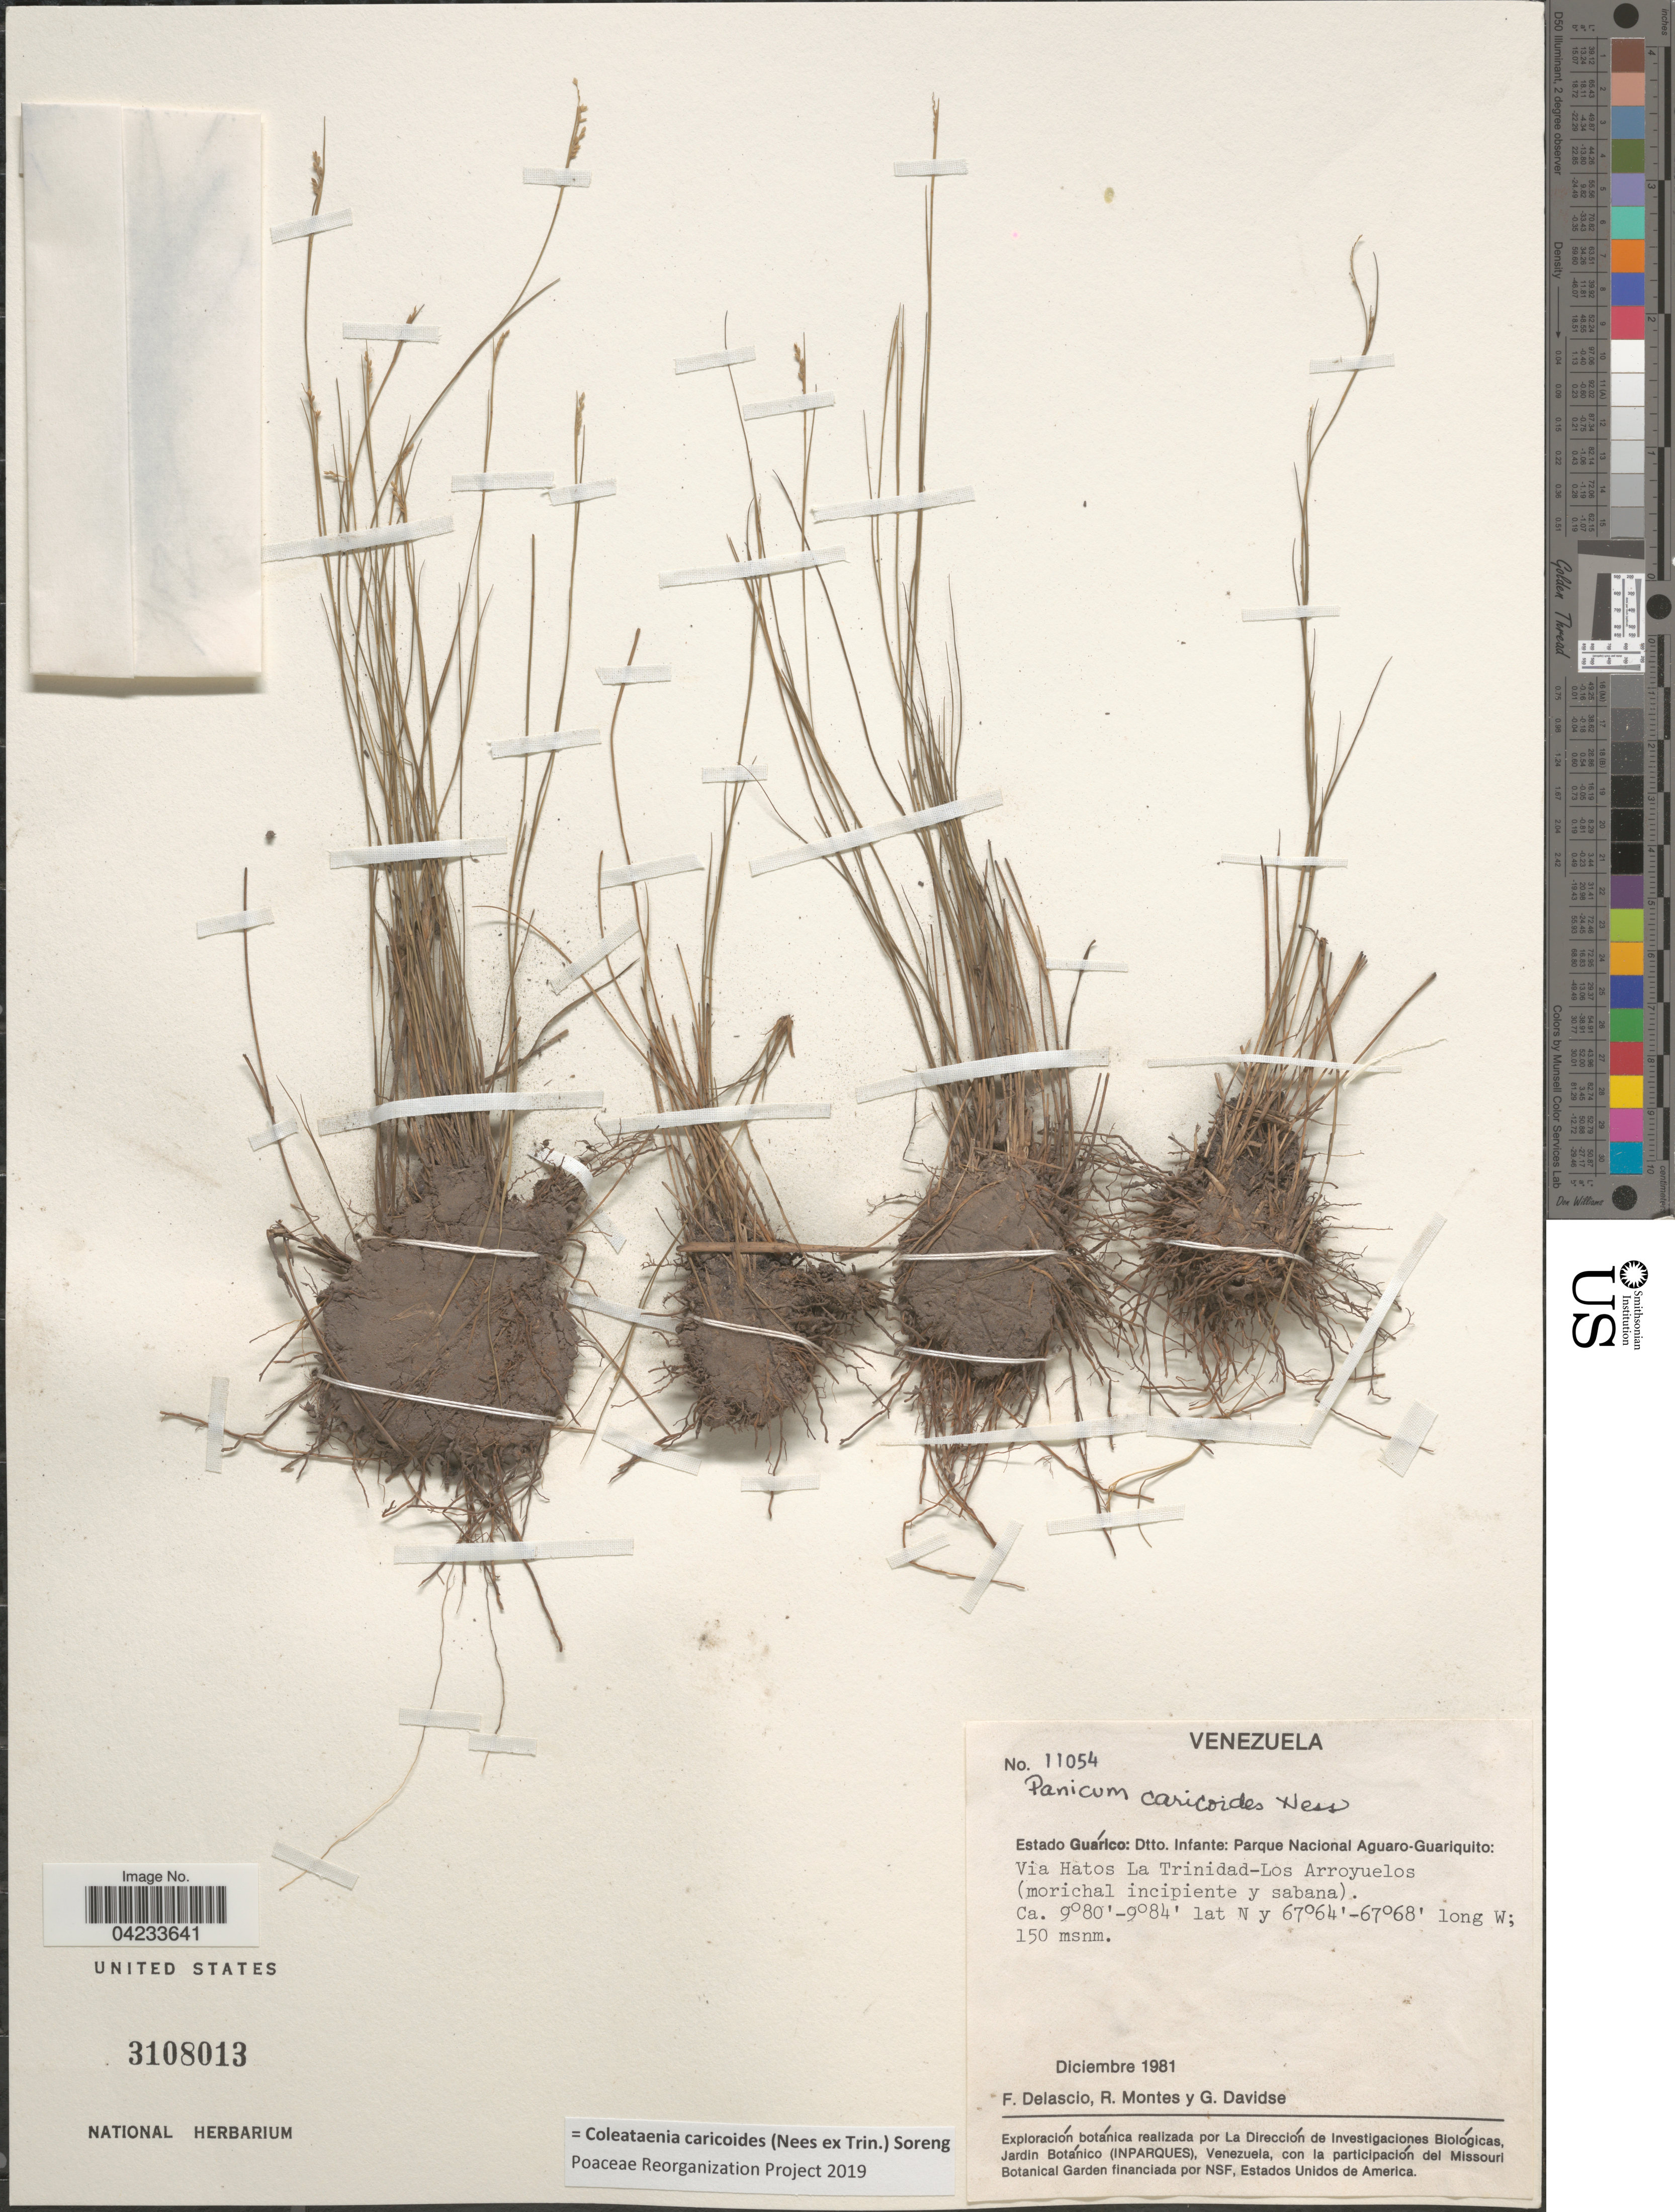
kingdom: Plantae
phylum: Tracheophyta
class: Liliopsida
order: Poales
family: Poaceae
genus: Coleataenia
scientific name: Coleataenia caricoides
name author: (Nees ex Trin.) Soreng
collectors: F. Delascio C., R. Montes & G. Davidse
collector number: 11054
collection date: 1981-12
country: Venezuela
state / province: Guarico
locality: Dtto. Infante: Parque Nacional Aguaro-Guariquito: Via Hatos La Trinidad-Los Arroyuelos. Exploración botánica realizada por La Dirección de Investigaciones Biológicas.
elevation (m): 150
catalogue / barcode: US 3108013